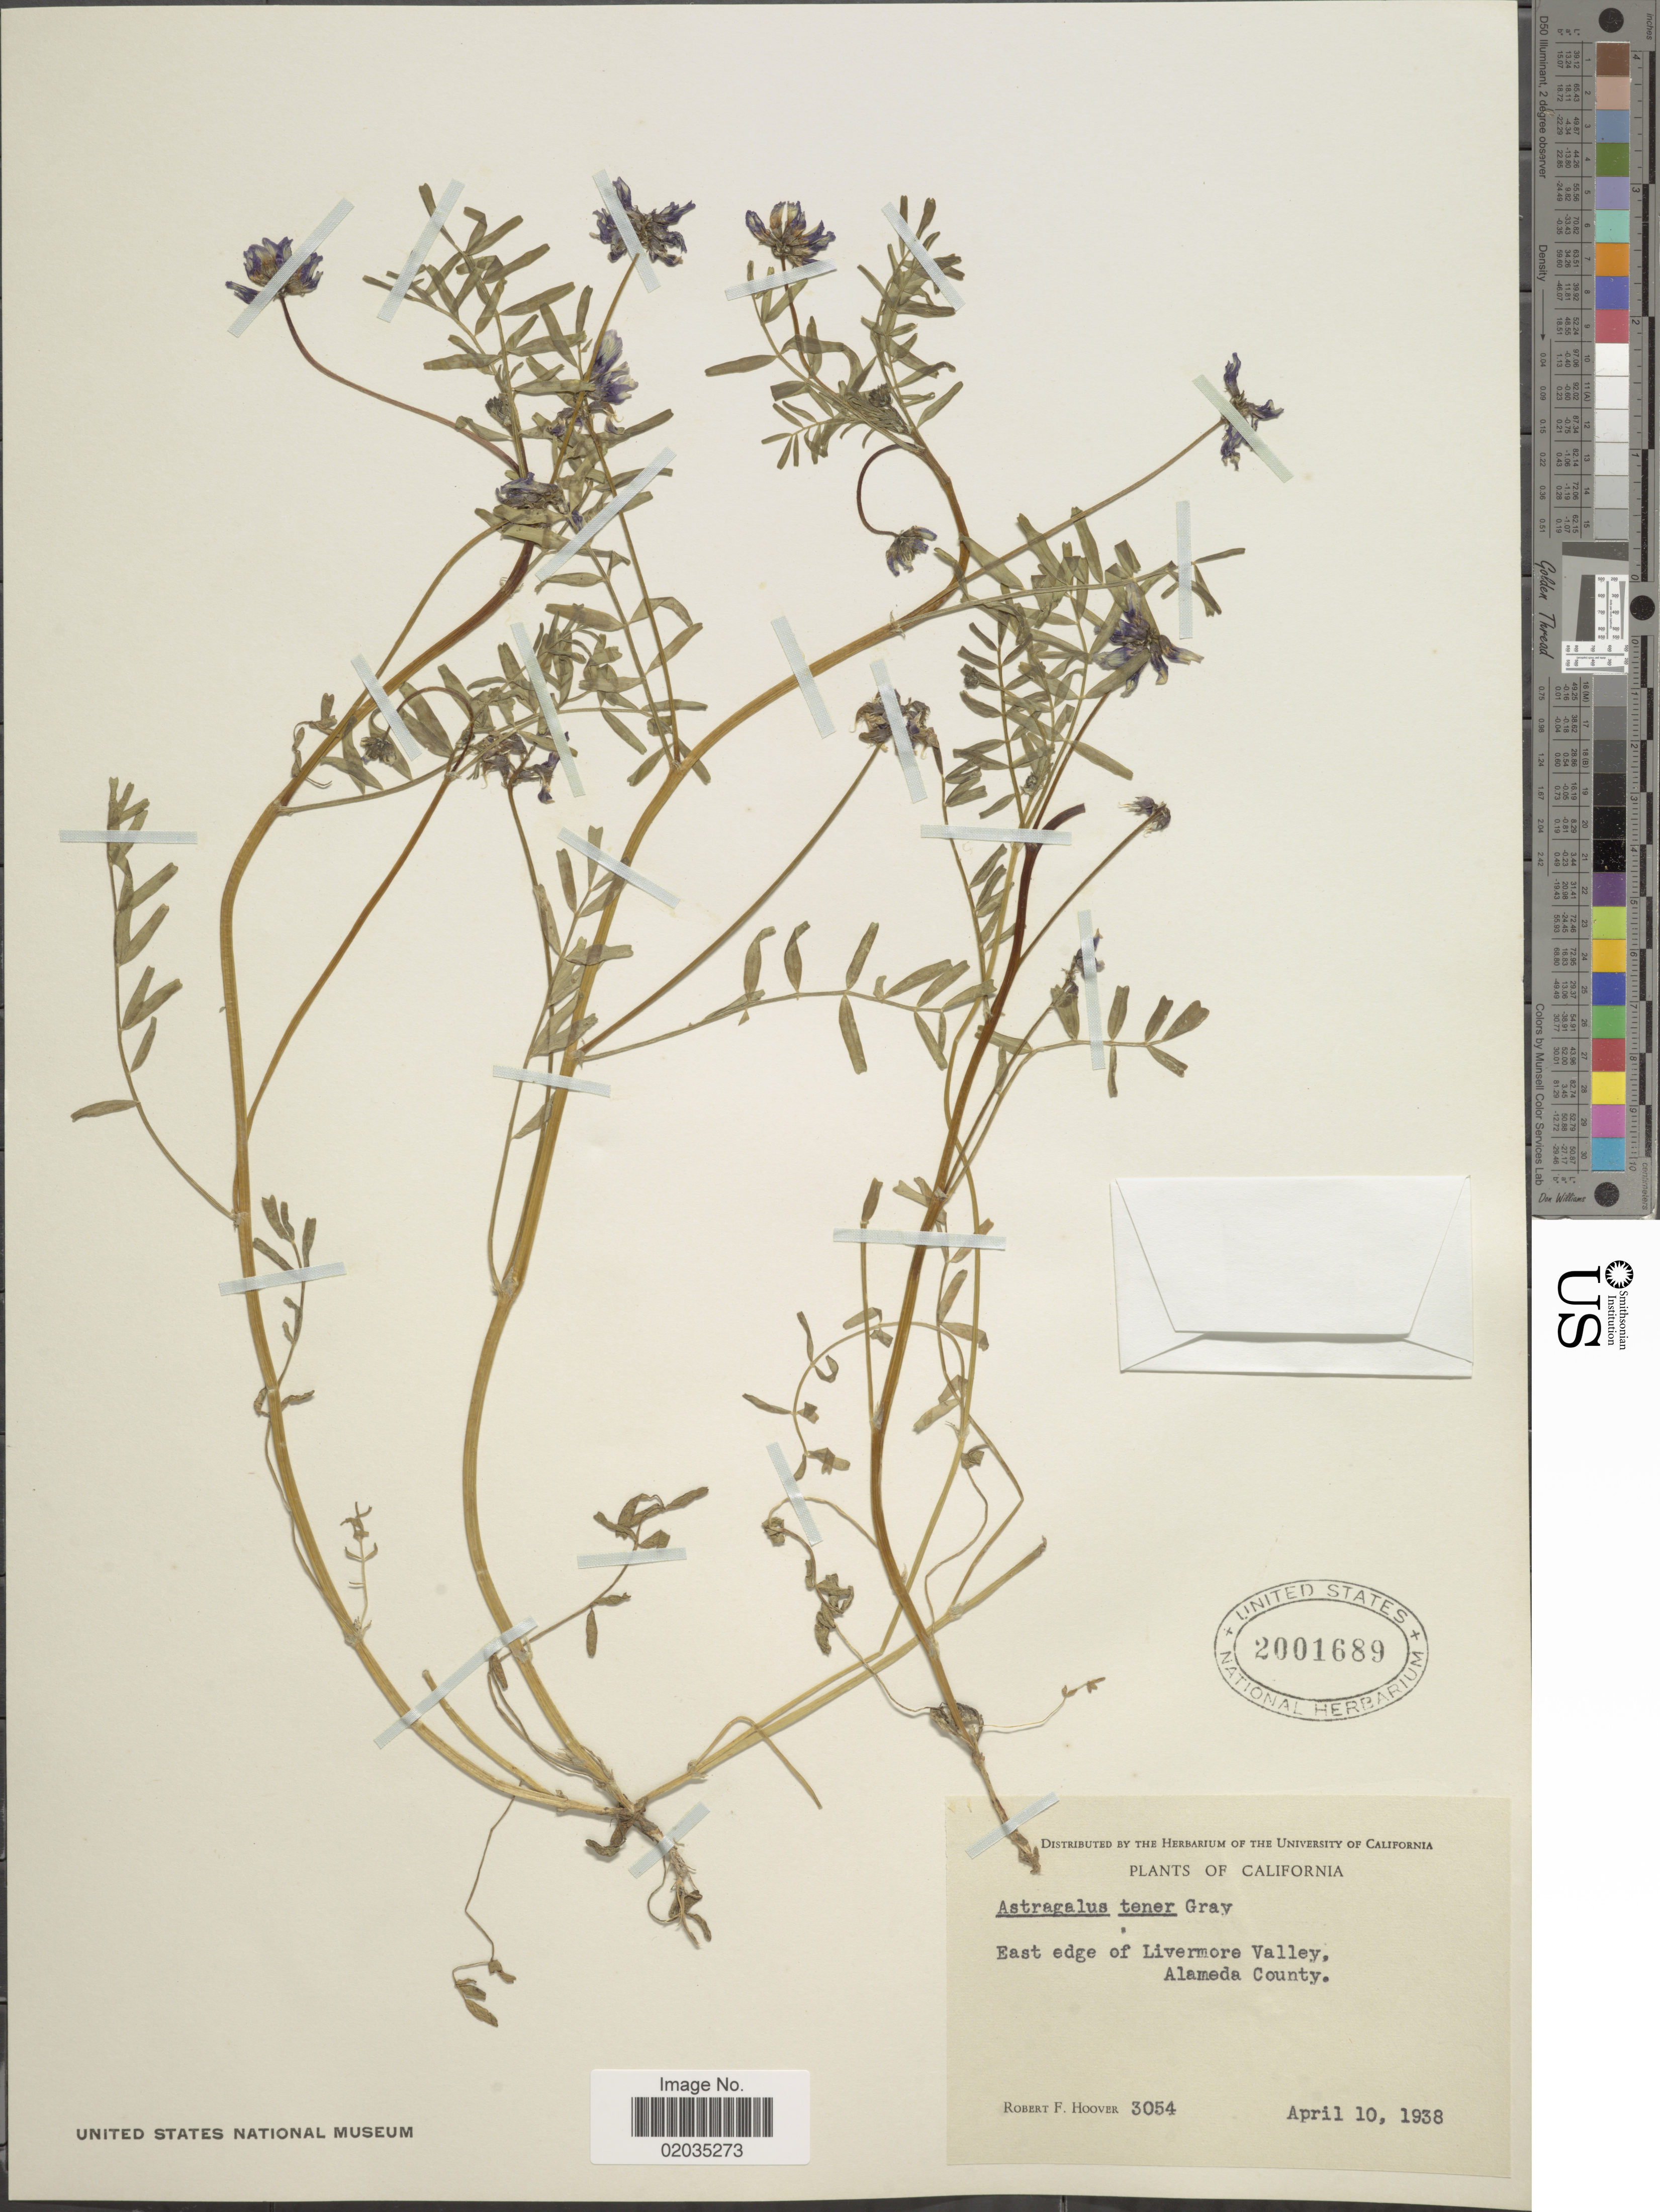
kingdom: Plantae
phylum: Tracheophyta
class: Magnoliopsida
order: Fabales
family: Fabaceae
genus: Astragalus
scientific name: Astragalus tener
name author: A. Gray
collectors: R. F. Hoover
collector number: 3054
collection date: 1938-04-10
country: United States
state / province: California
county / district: Alameda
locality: East edge of Livermore Valley, Alameda County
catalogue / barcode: US 2001689